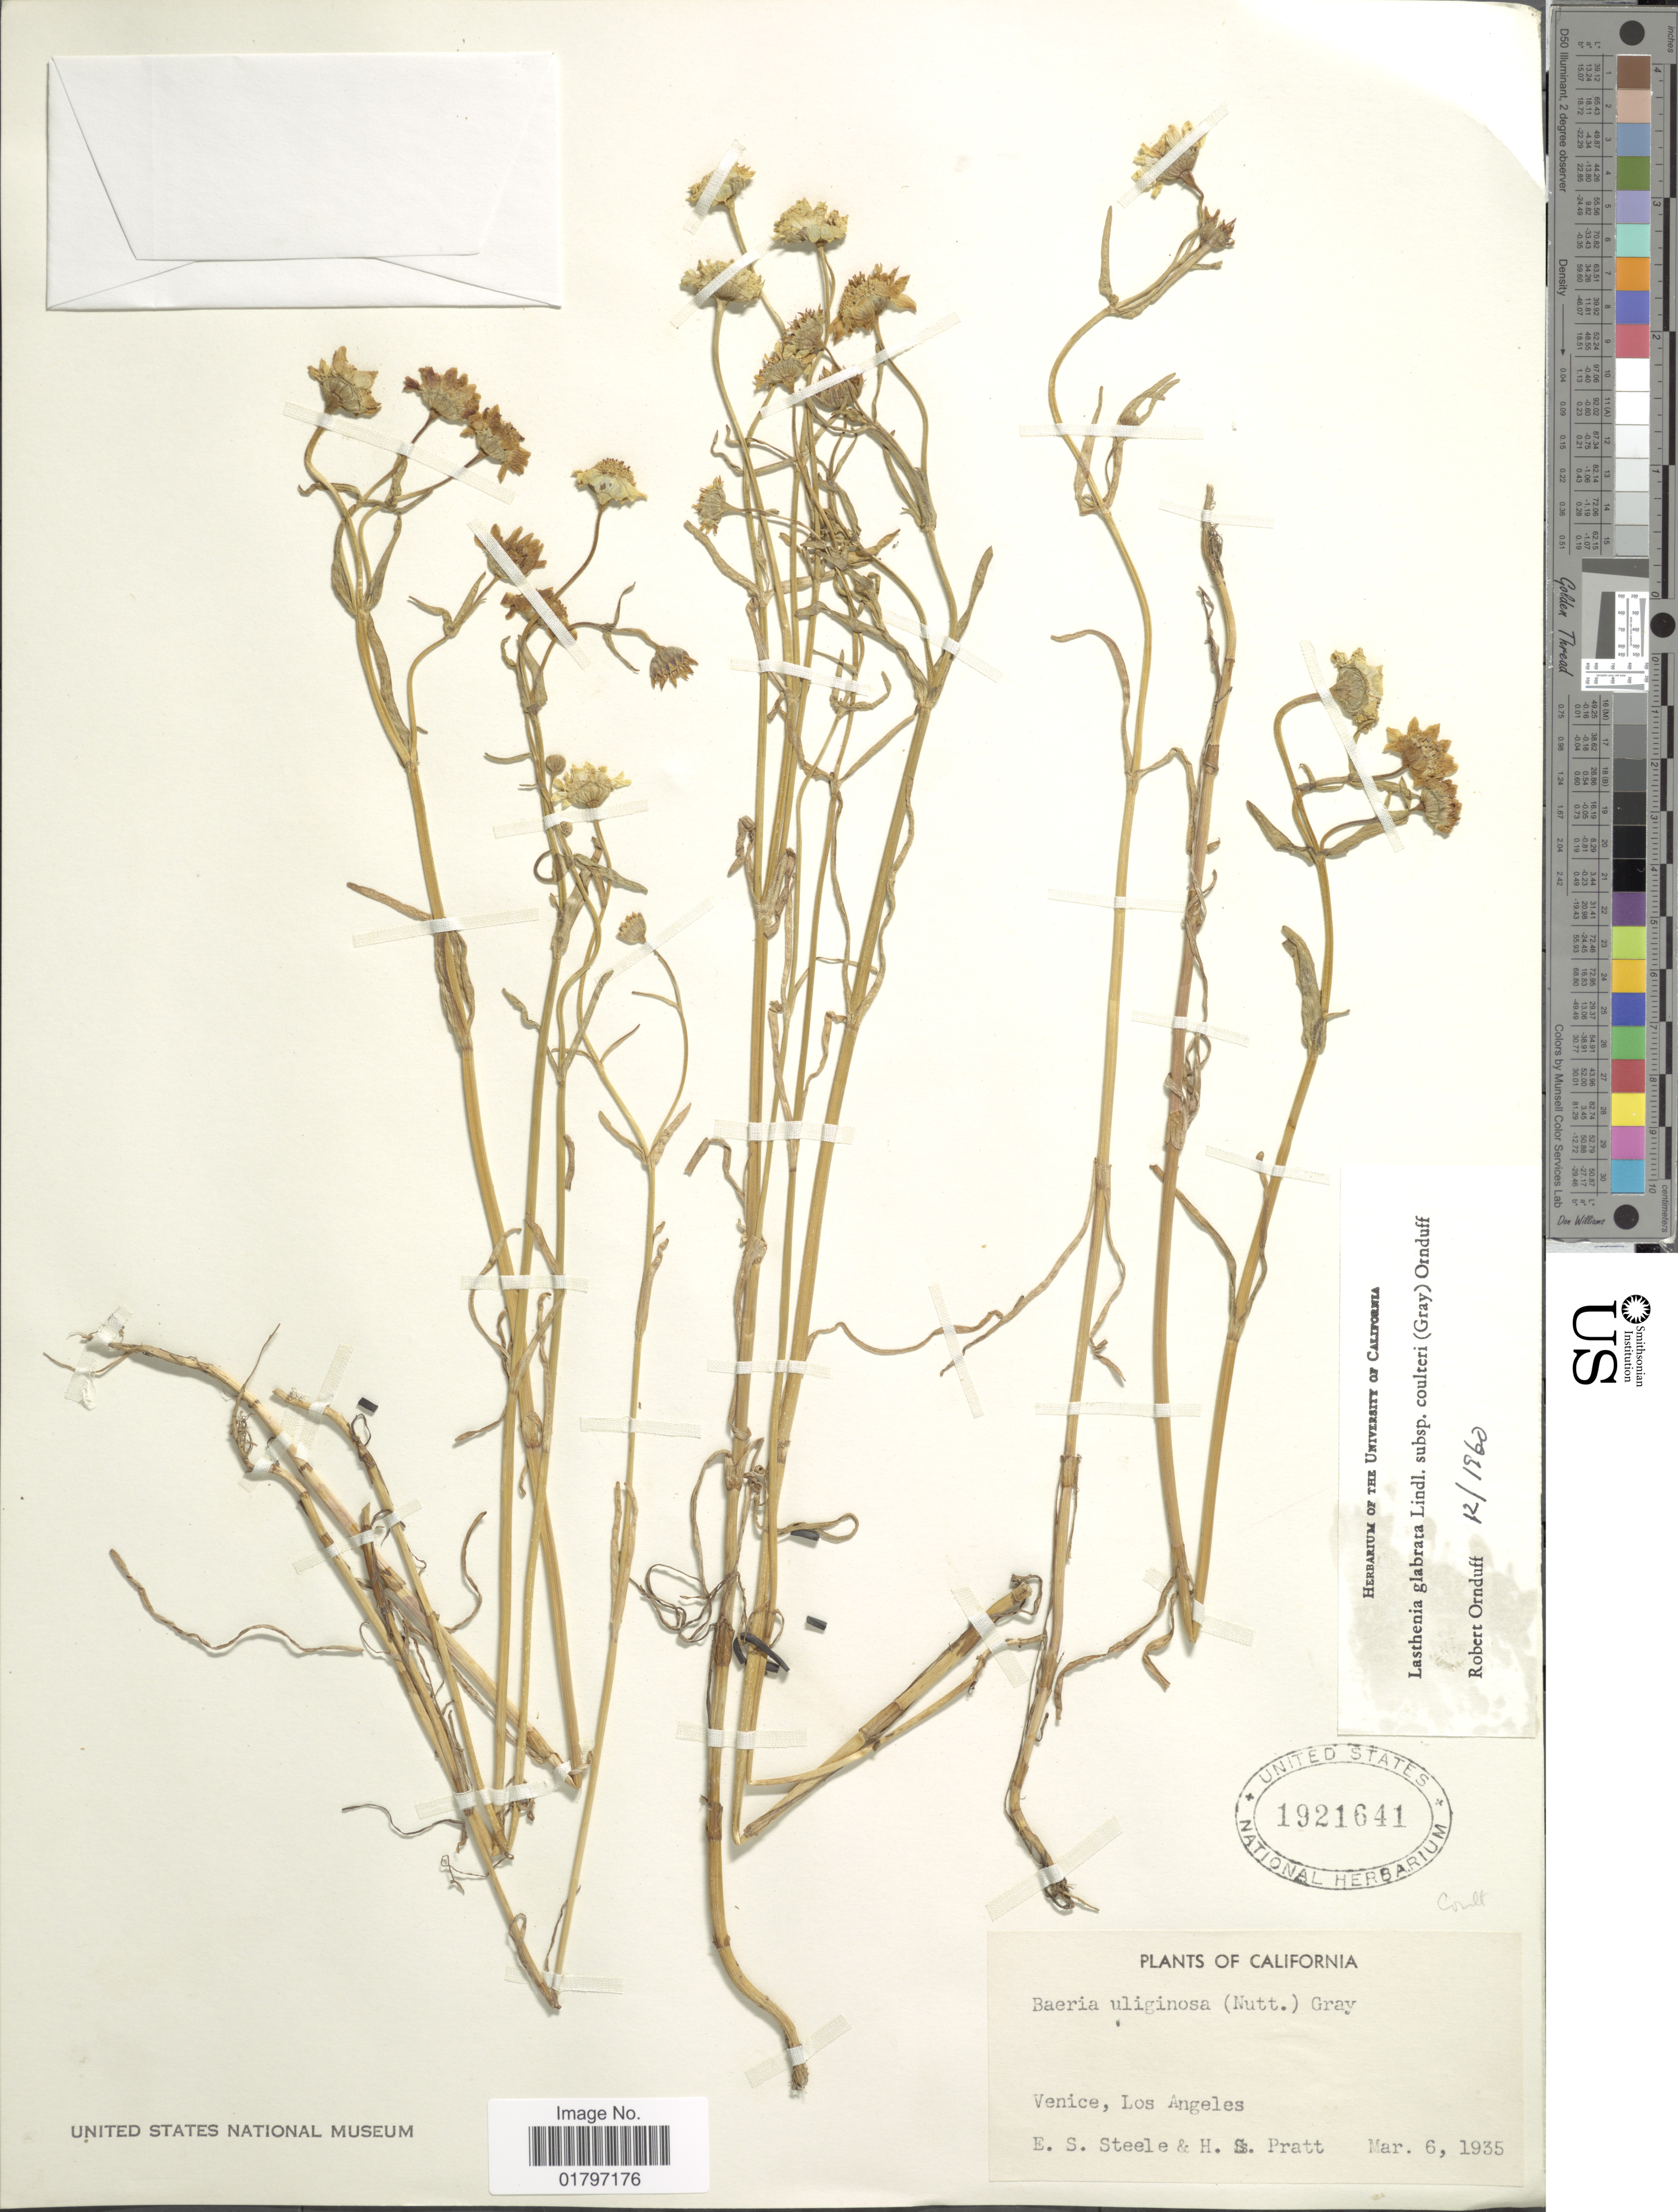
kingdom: Plantae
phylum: Tracheophyta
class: Magnoliopsida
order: Asterales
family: Asteraceae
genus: Lasthenia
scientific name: Lasthenia glabrata subsp. coulteri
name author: (A. Gray) Ornduff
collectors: E. Steele & H. Pratt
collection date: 1935-03-06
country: United States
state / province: California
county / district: Los Angeles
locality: Venice, Los Angeles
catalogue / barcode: US 1921641